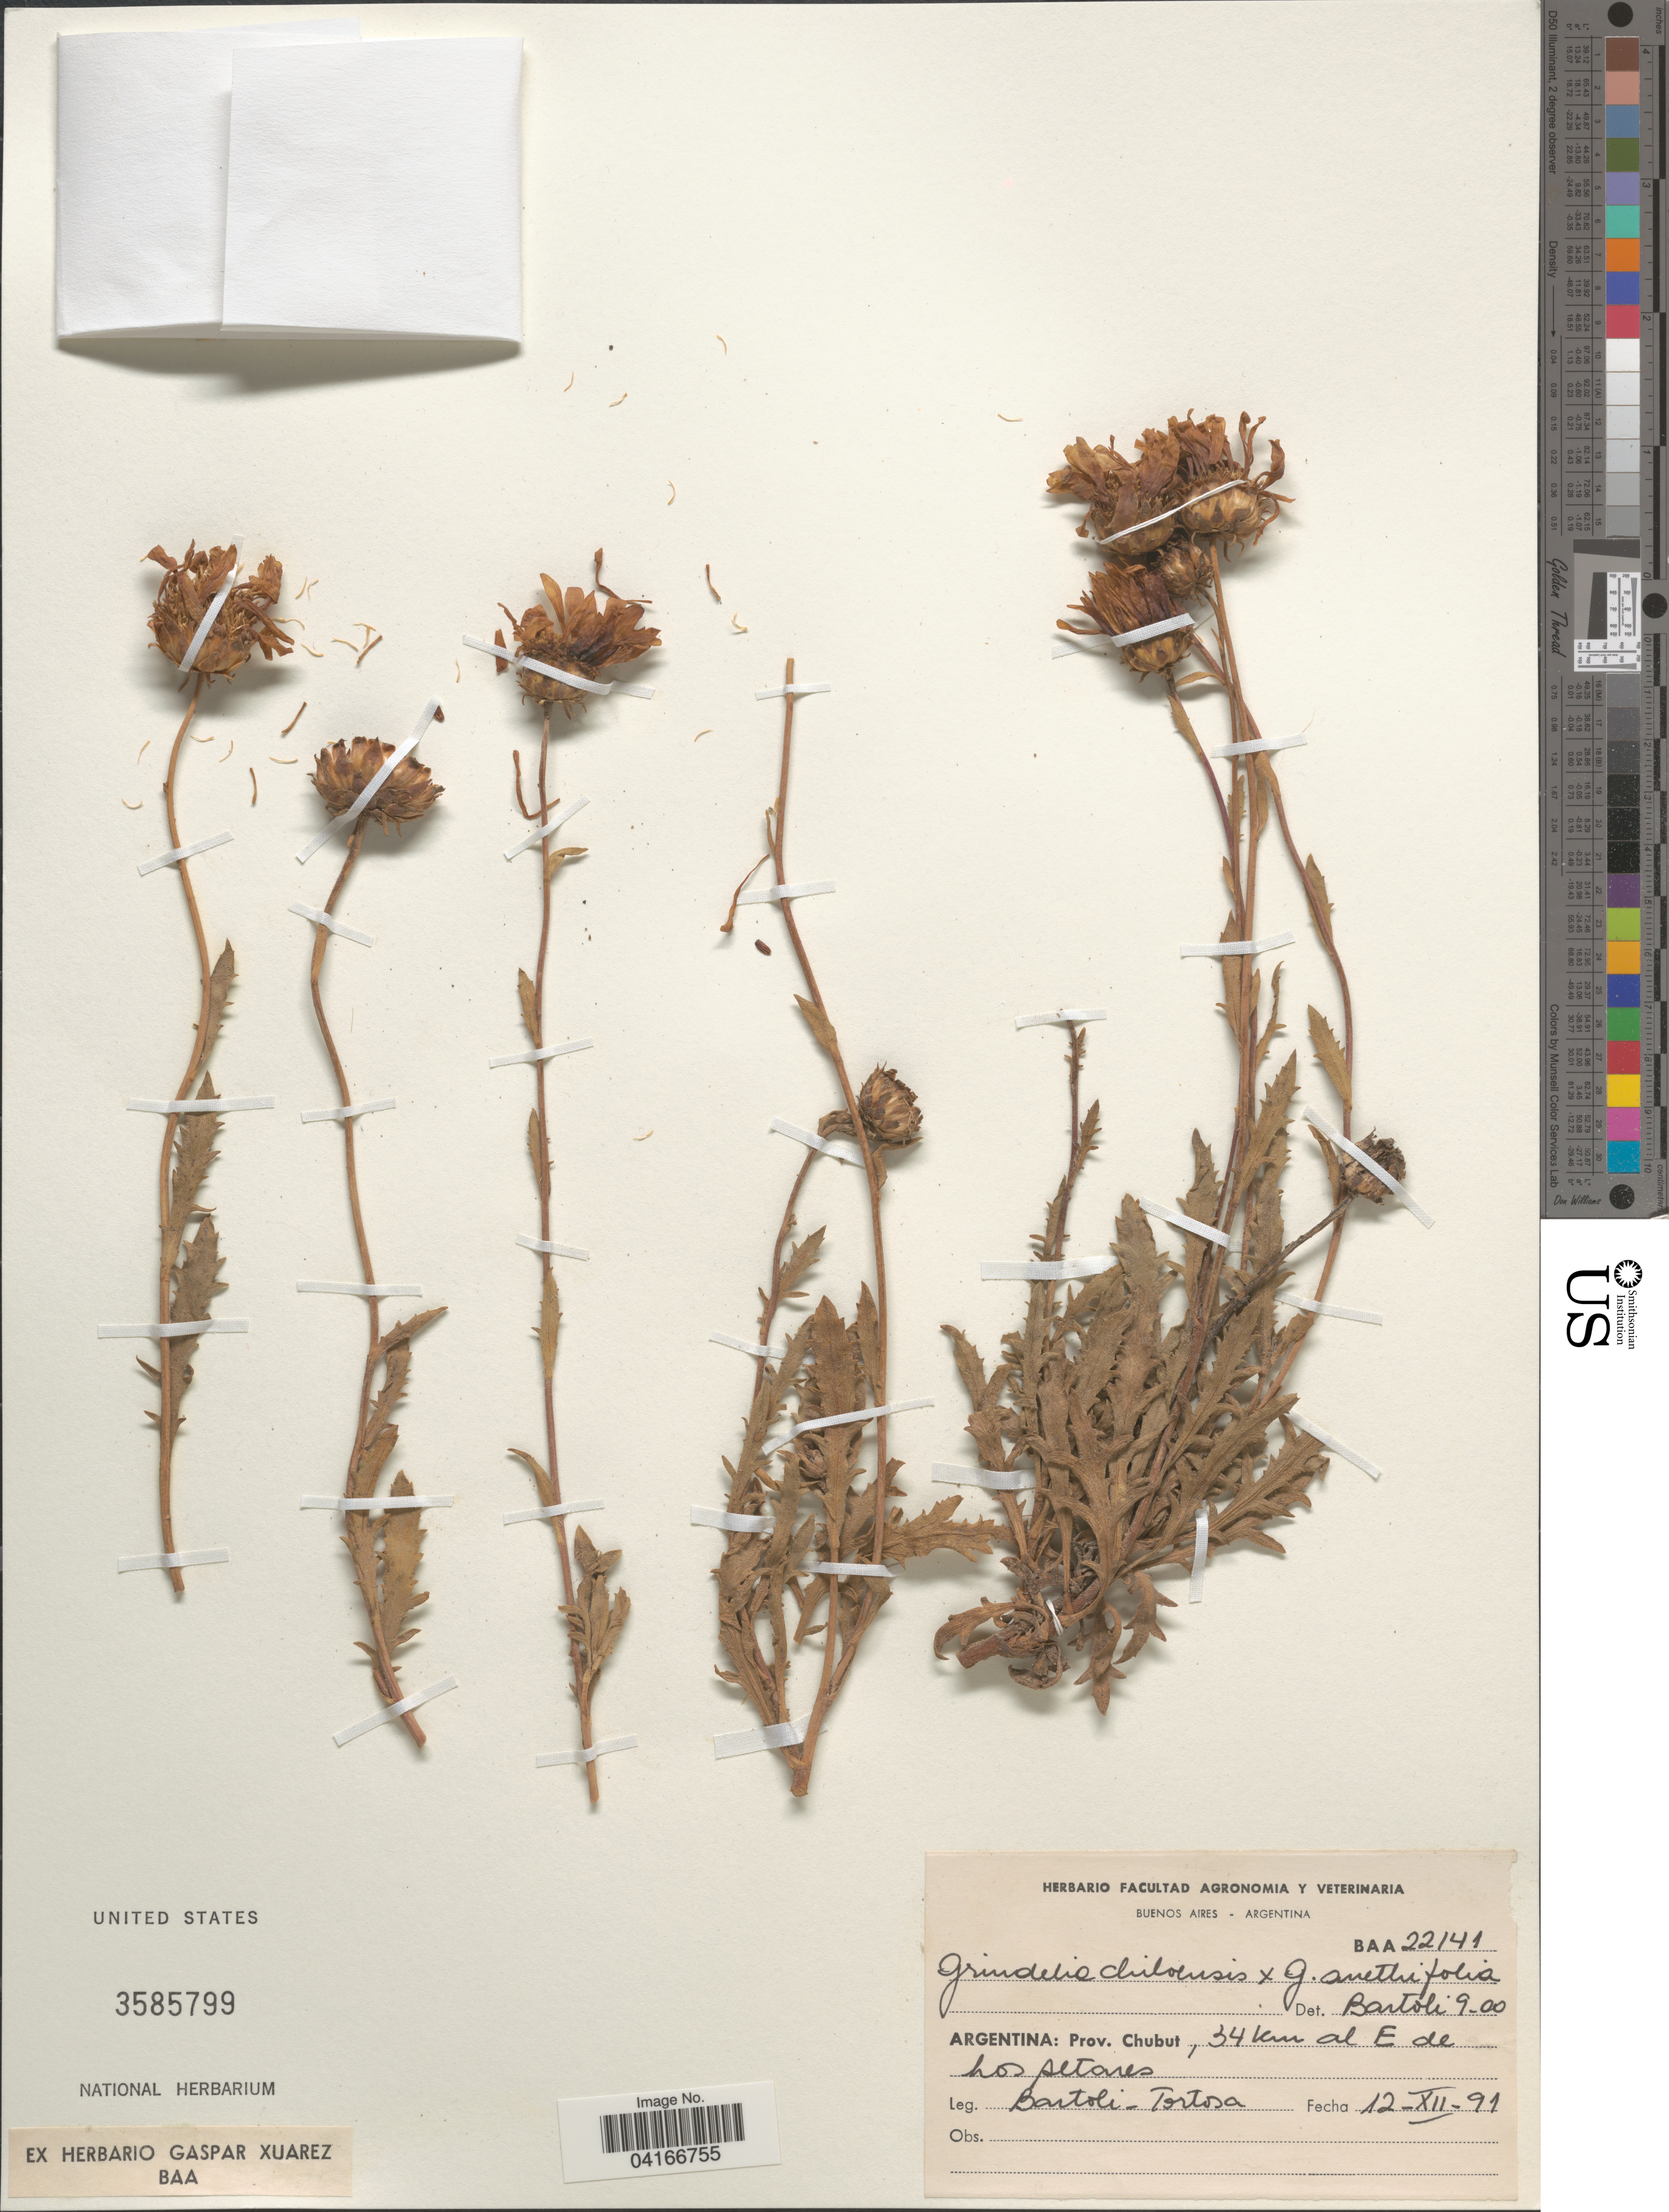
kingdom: Plantae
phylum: Tracheophyta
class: Magnoliopsida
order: Asterales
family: Asteraceae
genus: Grindelia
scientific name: Grindelia chiloensis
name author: (Cornel.) Cabrera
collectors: Bartoli & Tortosa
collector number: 22141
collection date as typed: Transcribed d/m/y: 12/12/91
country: Argentina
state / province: Chubut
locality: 34 km al E de Los Setones.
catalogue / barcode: US 3585799